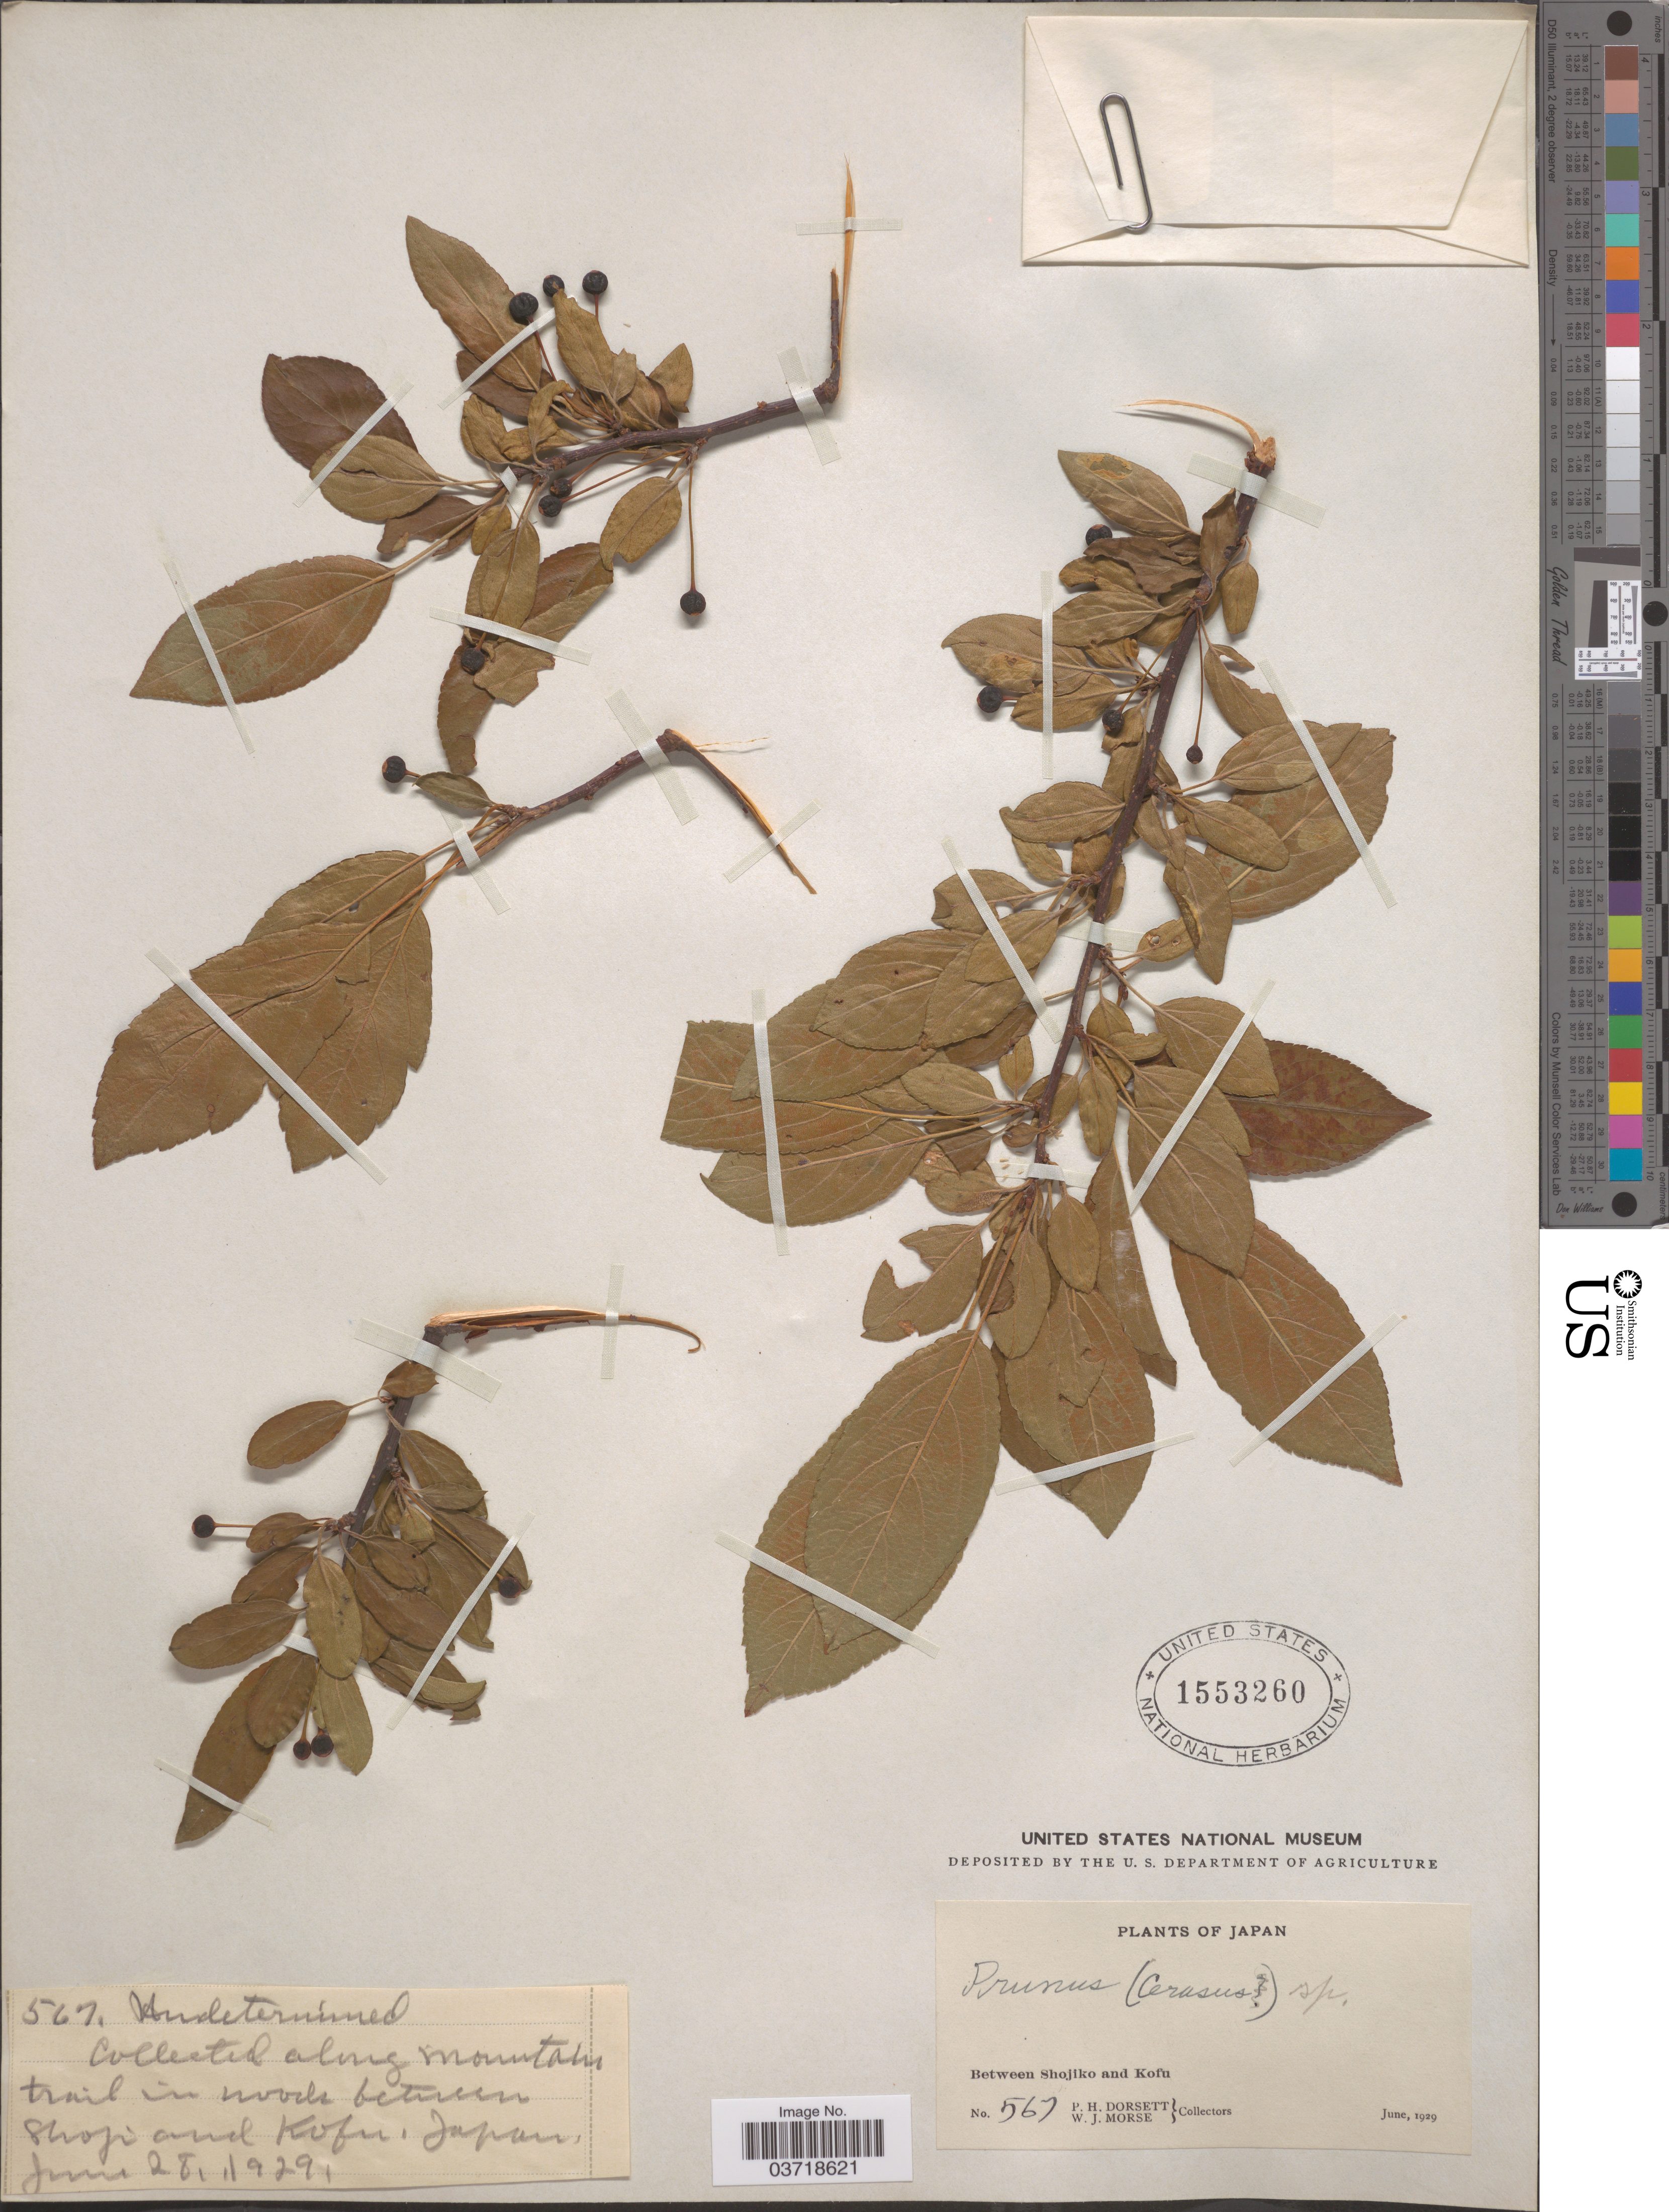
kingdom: Plantae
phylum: Tracheophyta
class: Magnoliopsida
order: Rosales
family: Rosaceae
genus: Prunus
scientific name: Prunus sp.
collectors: P. H. Dorsett & W. J. Morse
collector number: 567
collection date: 1929-06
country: Japan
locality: Along mountain trail in woods between Shojiko and Kofu.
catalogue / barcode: US 1553260